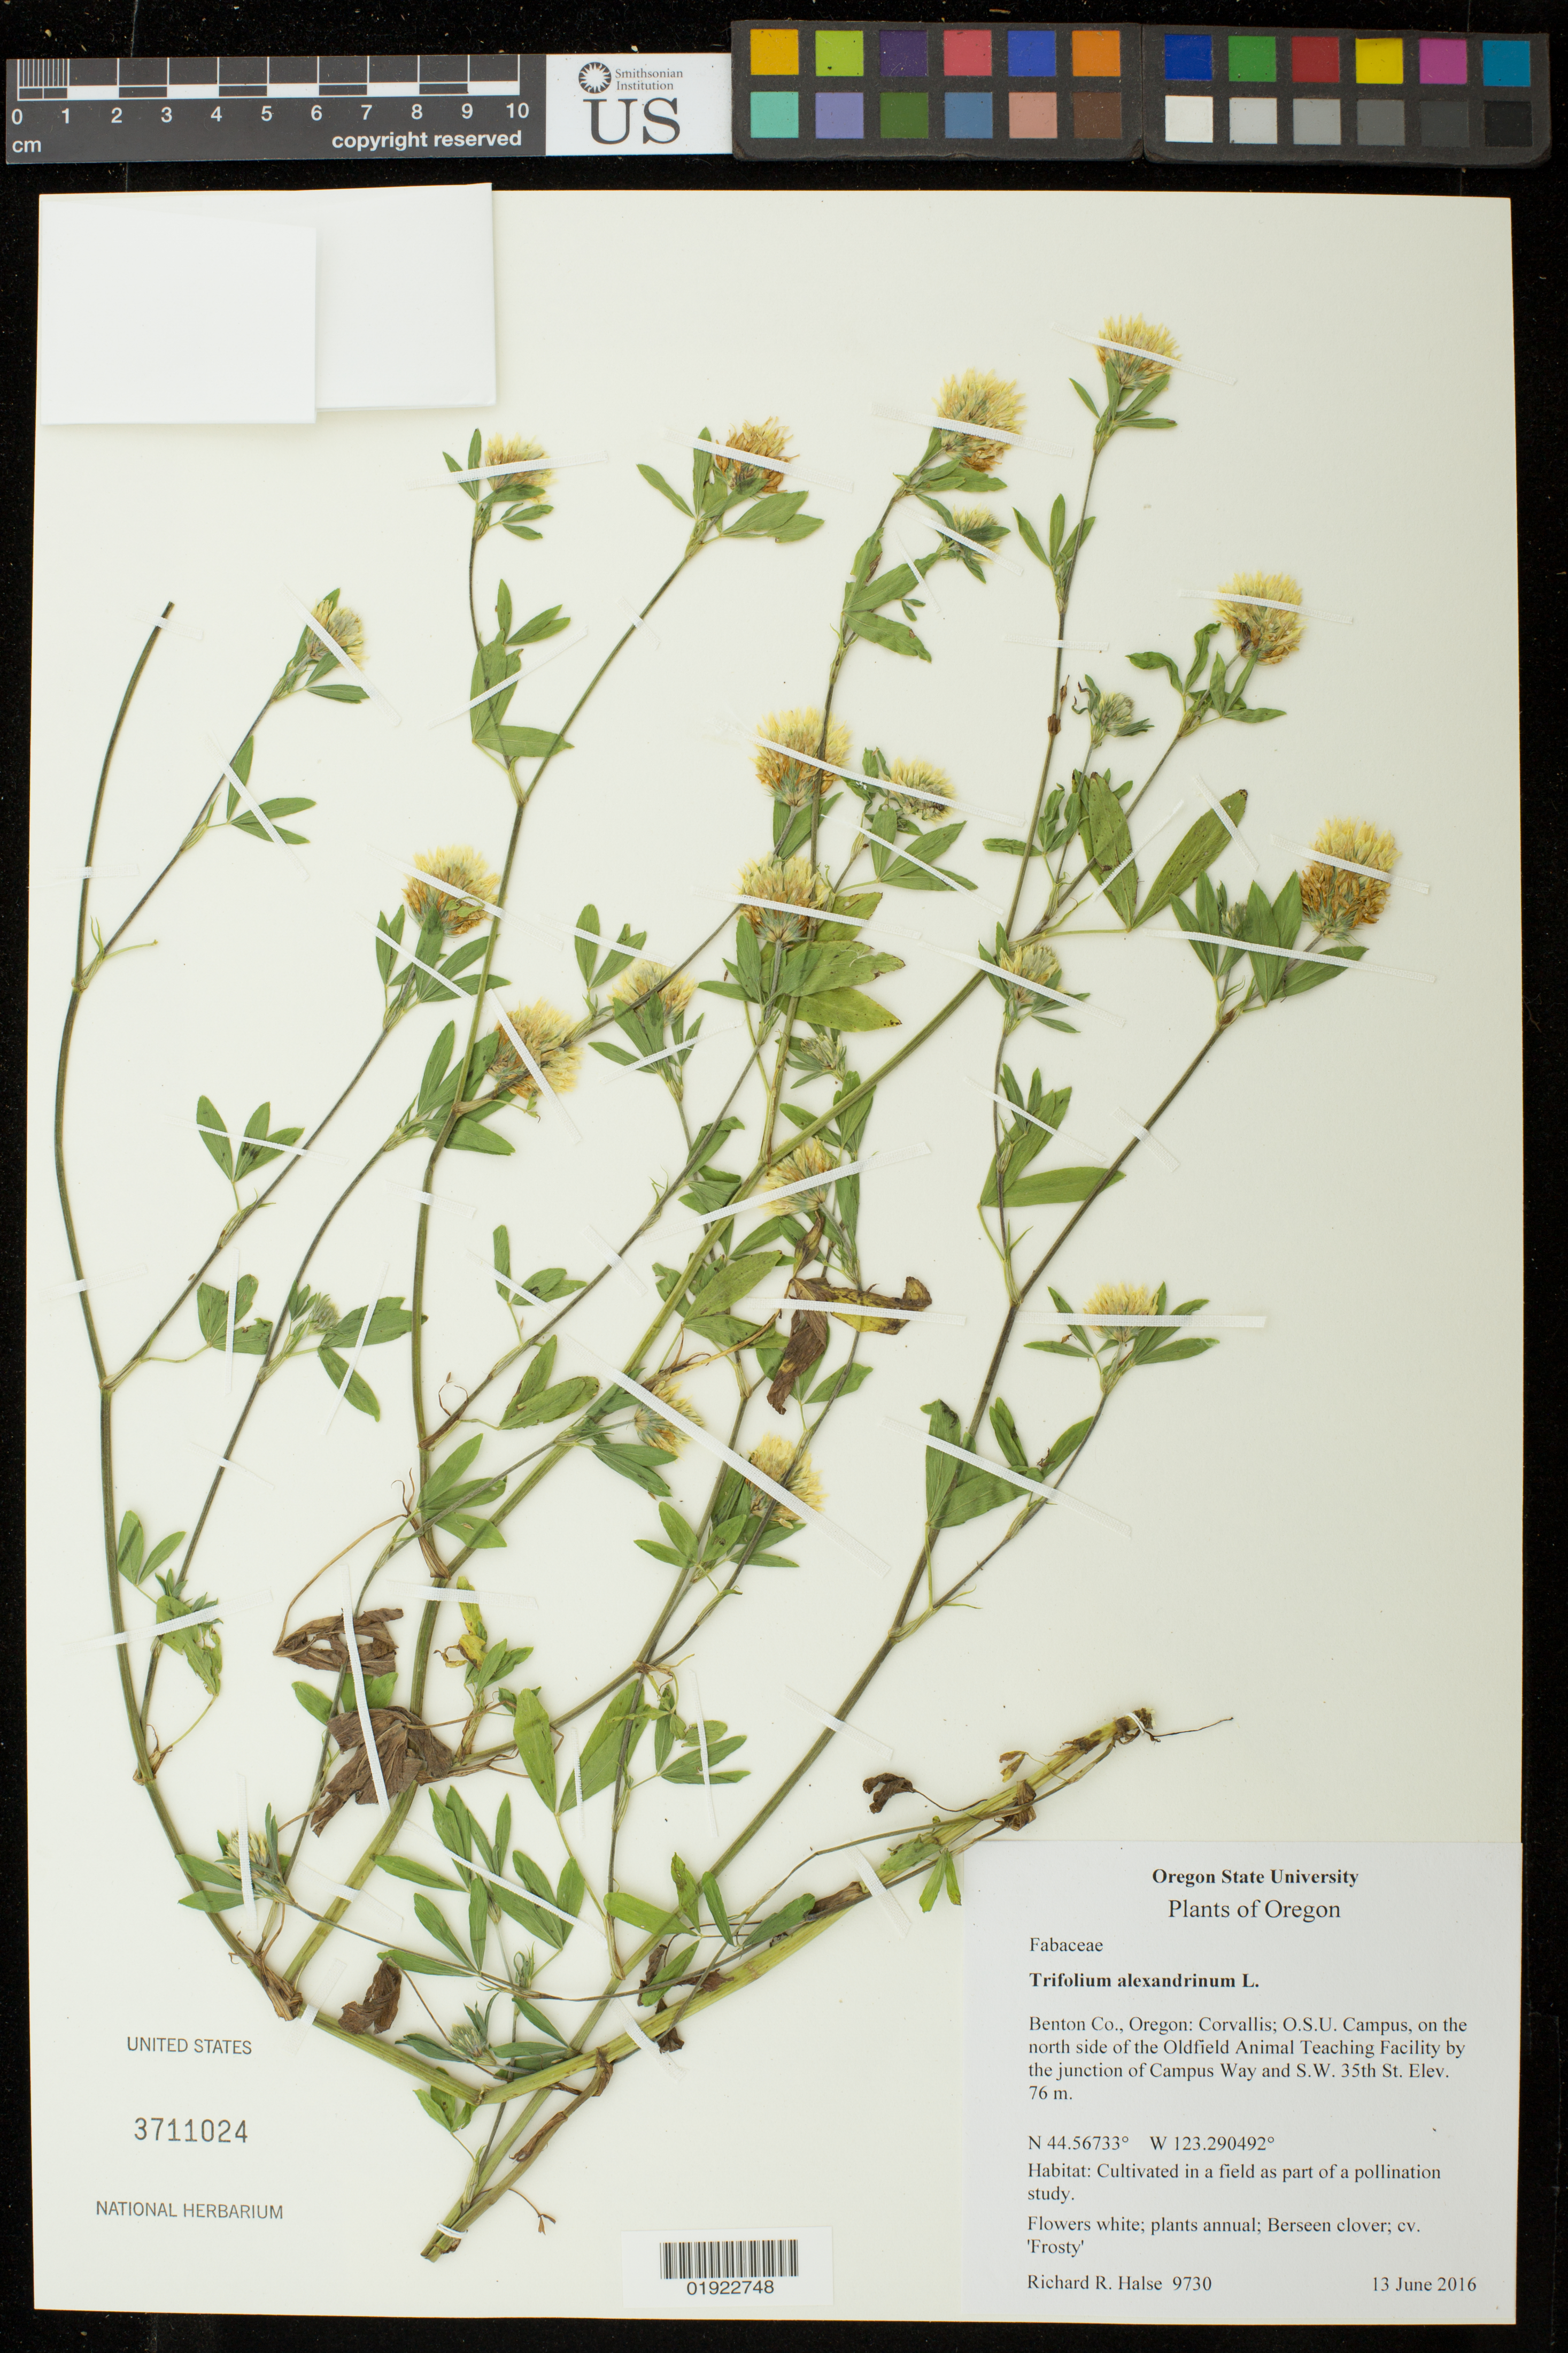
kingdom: Plantae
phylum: Tracheophyta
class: Magnoliopsida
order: Fabales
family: Fabaceae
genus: Trifolium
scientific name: Trifolium alexandrinum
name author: L.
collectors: R. Halse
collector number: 9730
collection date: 2016-06-13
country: United States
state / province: Oregon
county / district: Benton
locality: Corvallis; O.S.U. Campus, on the north side of the Oldfield Animal Teaching Facility by the junction of Campus Way and S.W. 35th St.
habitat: Cultivated in a field as part of a pollination study.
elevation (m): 76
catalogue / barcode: US 3711024